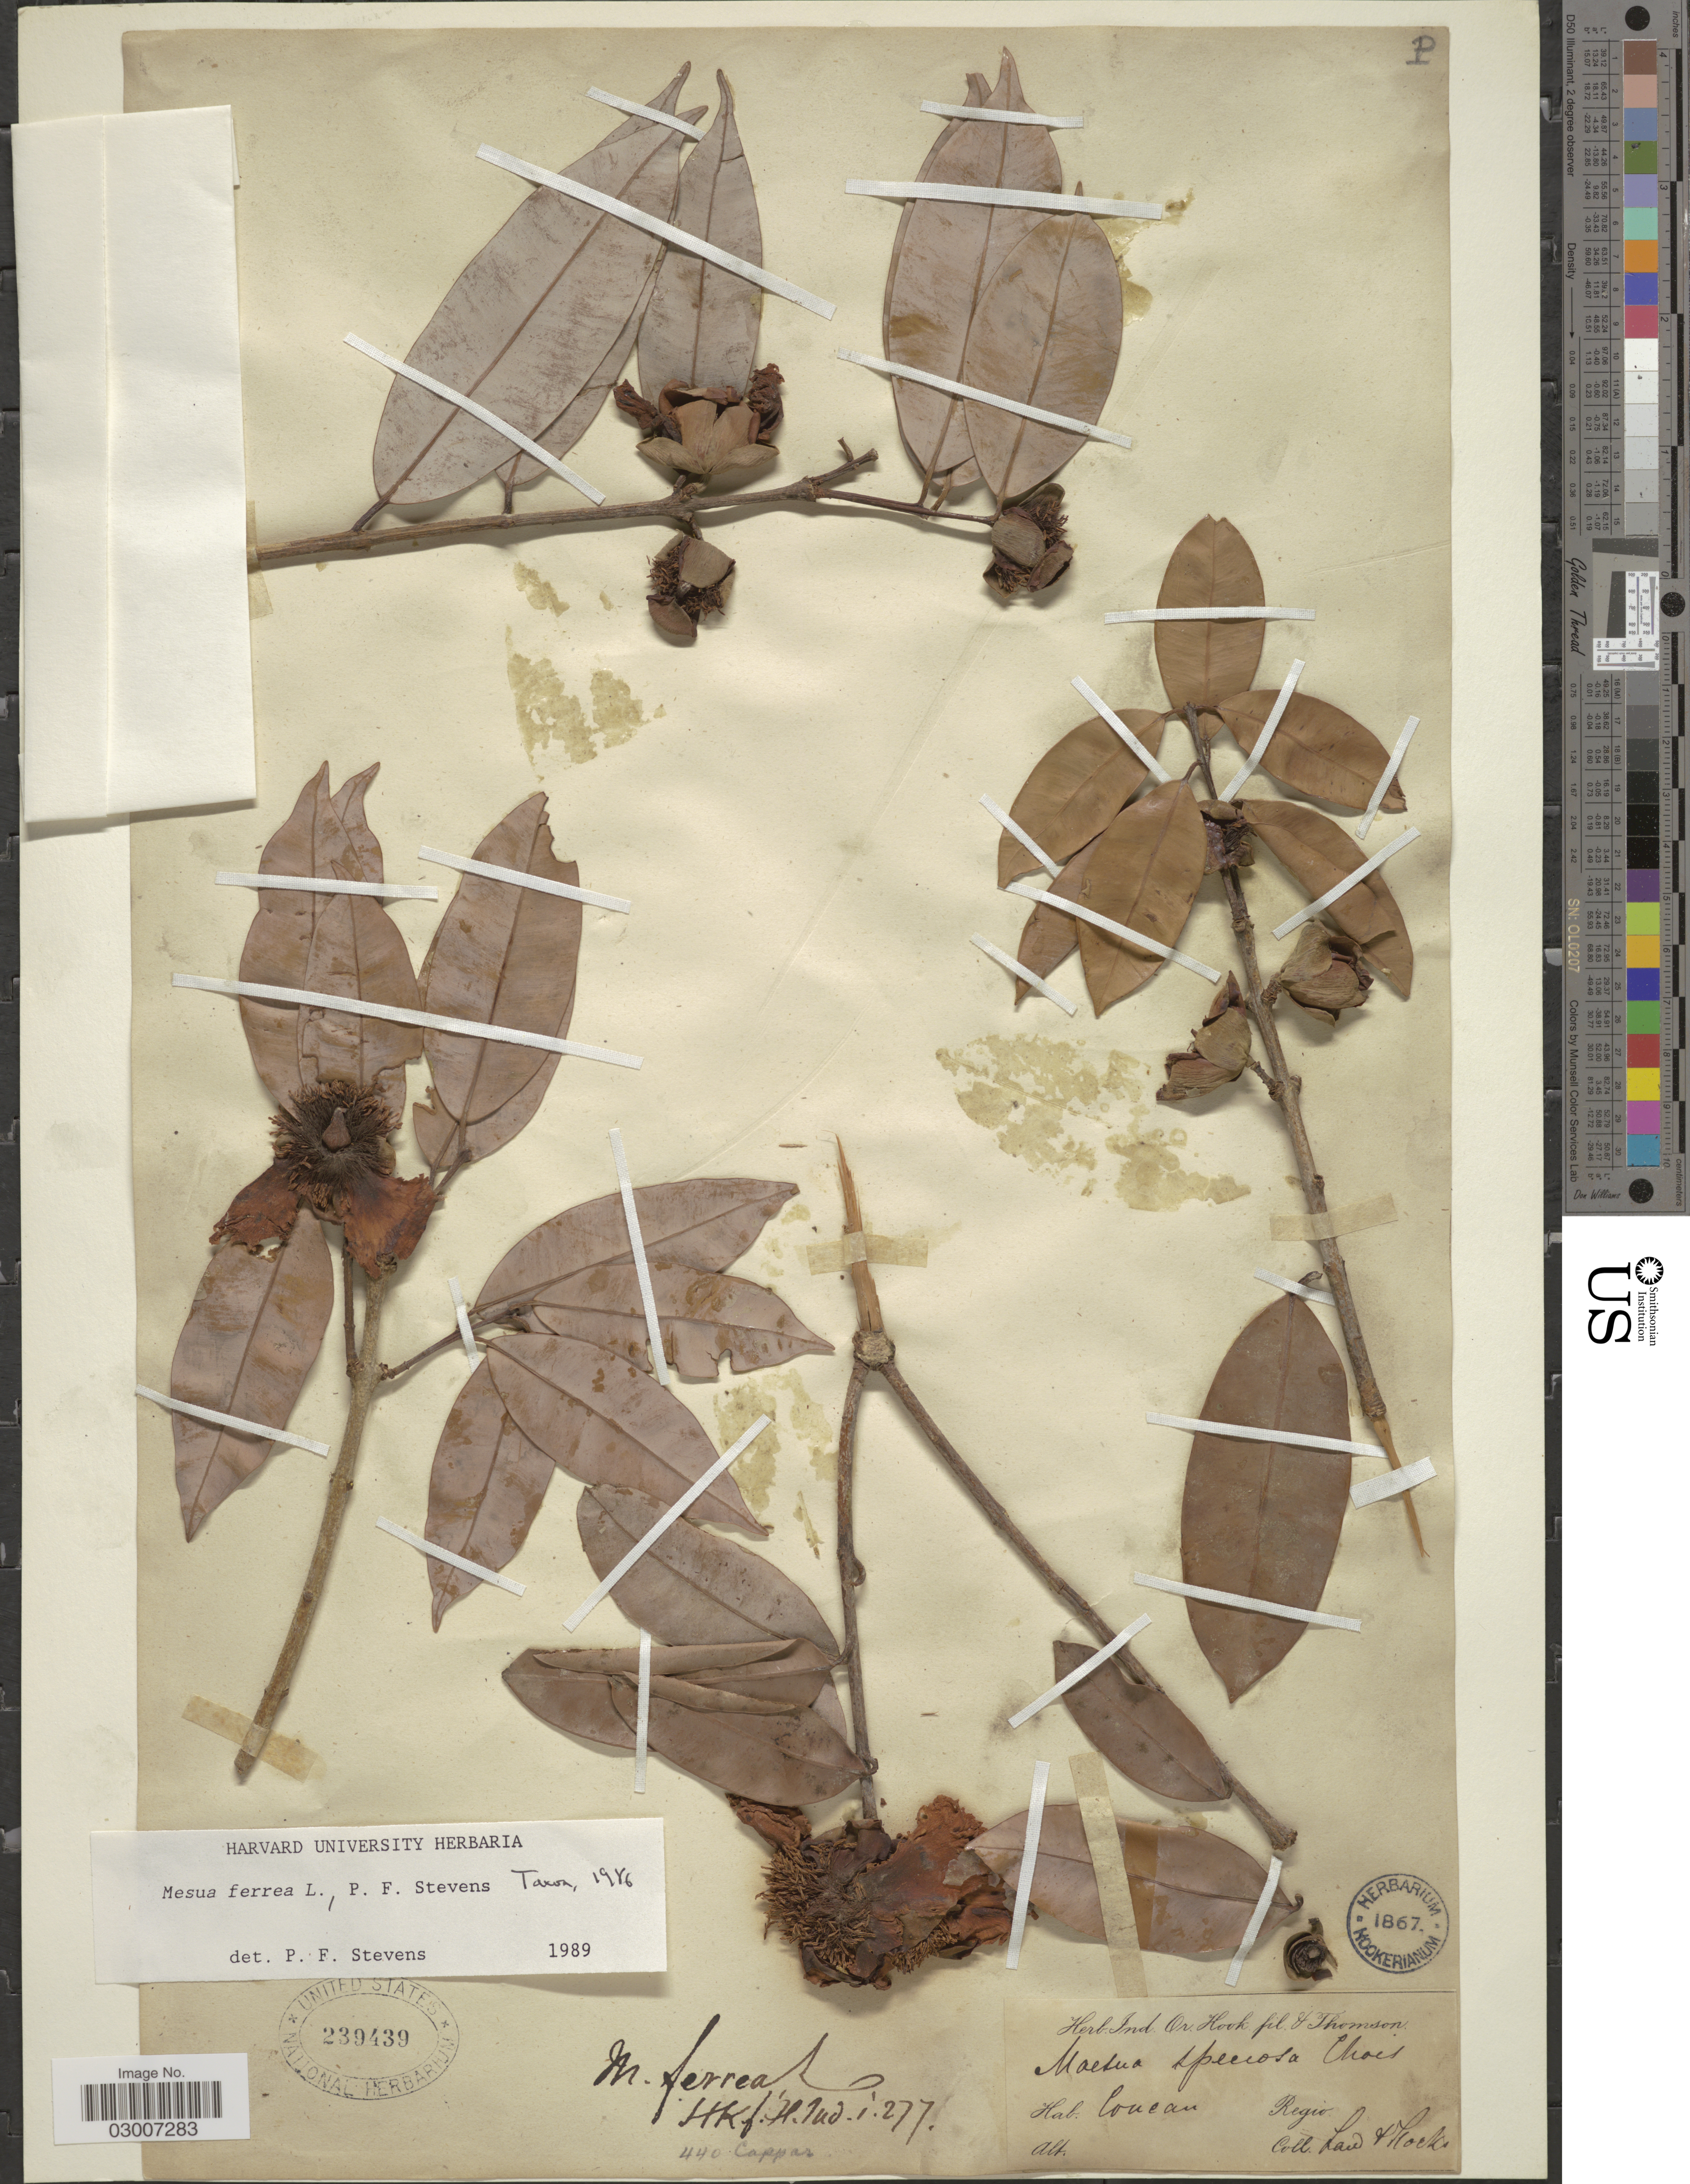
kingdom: Plantae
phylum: Tracheophyta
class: Magnoliopsida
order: Malpighiales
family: Calophyllaceae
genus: Mesua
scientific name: Mesua ferrea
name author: L.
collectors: -. Law & Stocks, --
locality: Coucan.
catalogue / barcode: US 239439